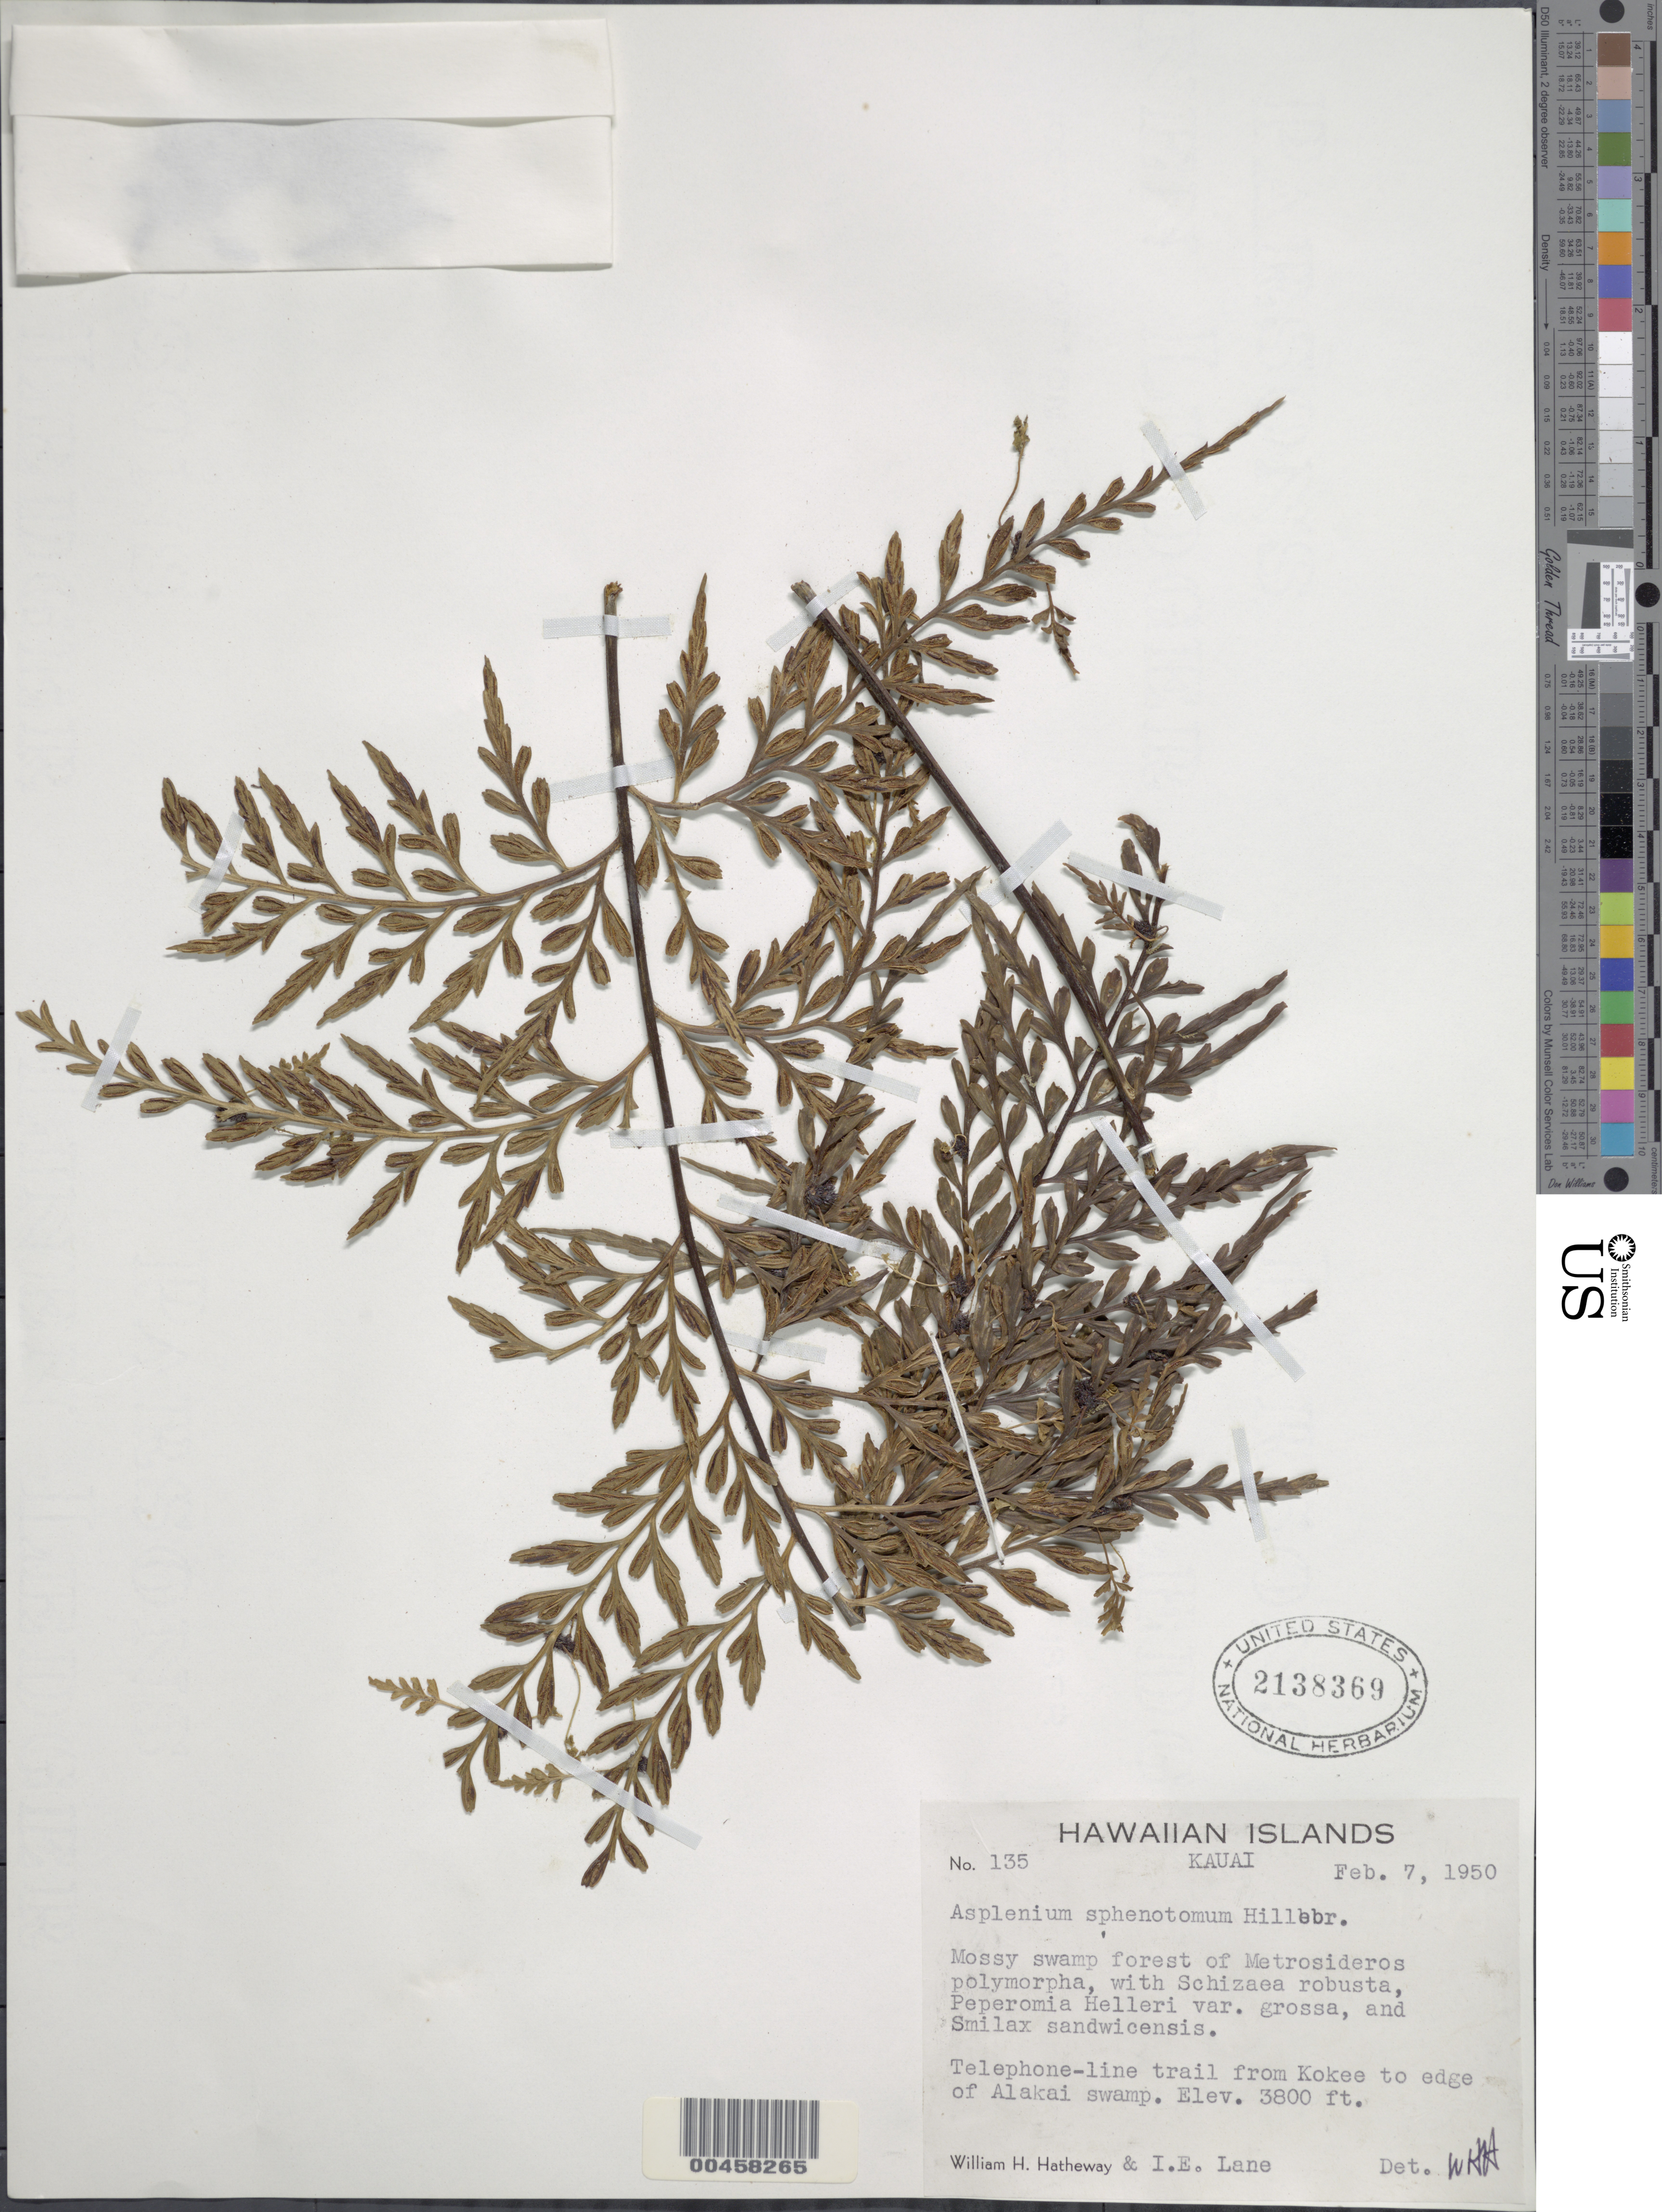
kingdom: Plantae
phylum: Tracheophyta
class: Polypodiopsida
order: Polypodiales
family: Aspleniaceae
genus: Asplenium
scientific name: Asplenium sphenotomum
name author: Hillebr.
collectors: W. H. Hatheway & I. Lane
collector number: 135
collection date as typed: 7 Feb 1950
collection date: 1950-02-07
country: United States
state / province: Hawaii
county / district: Kauai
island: Kaua'i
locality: Telephone-line trail from Kokee to edge of Alakai swamp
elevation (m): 1158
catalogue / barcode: US 2138369